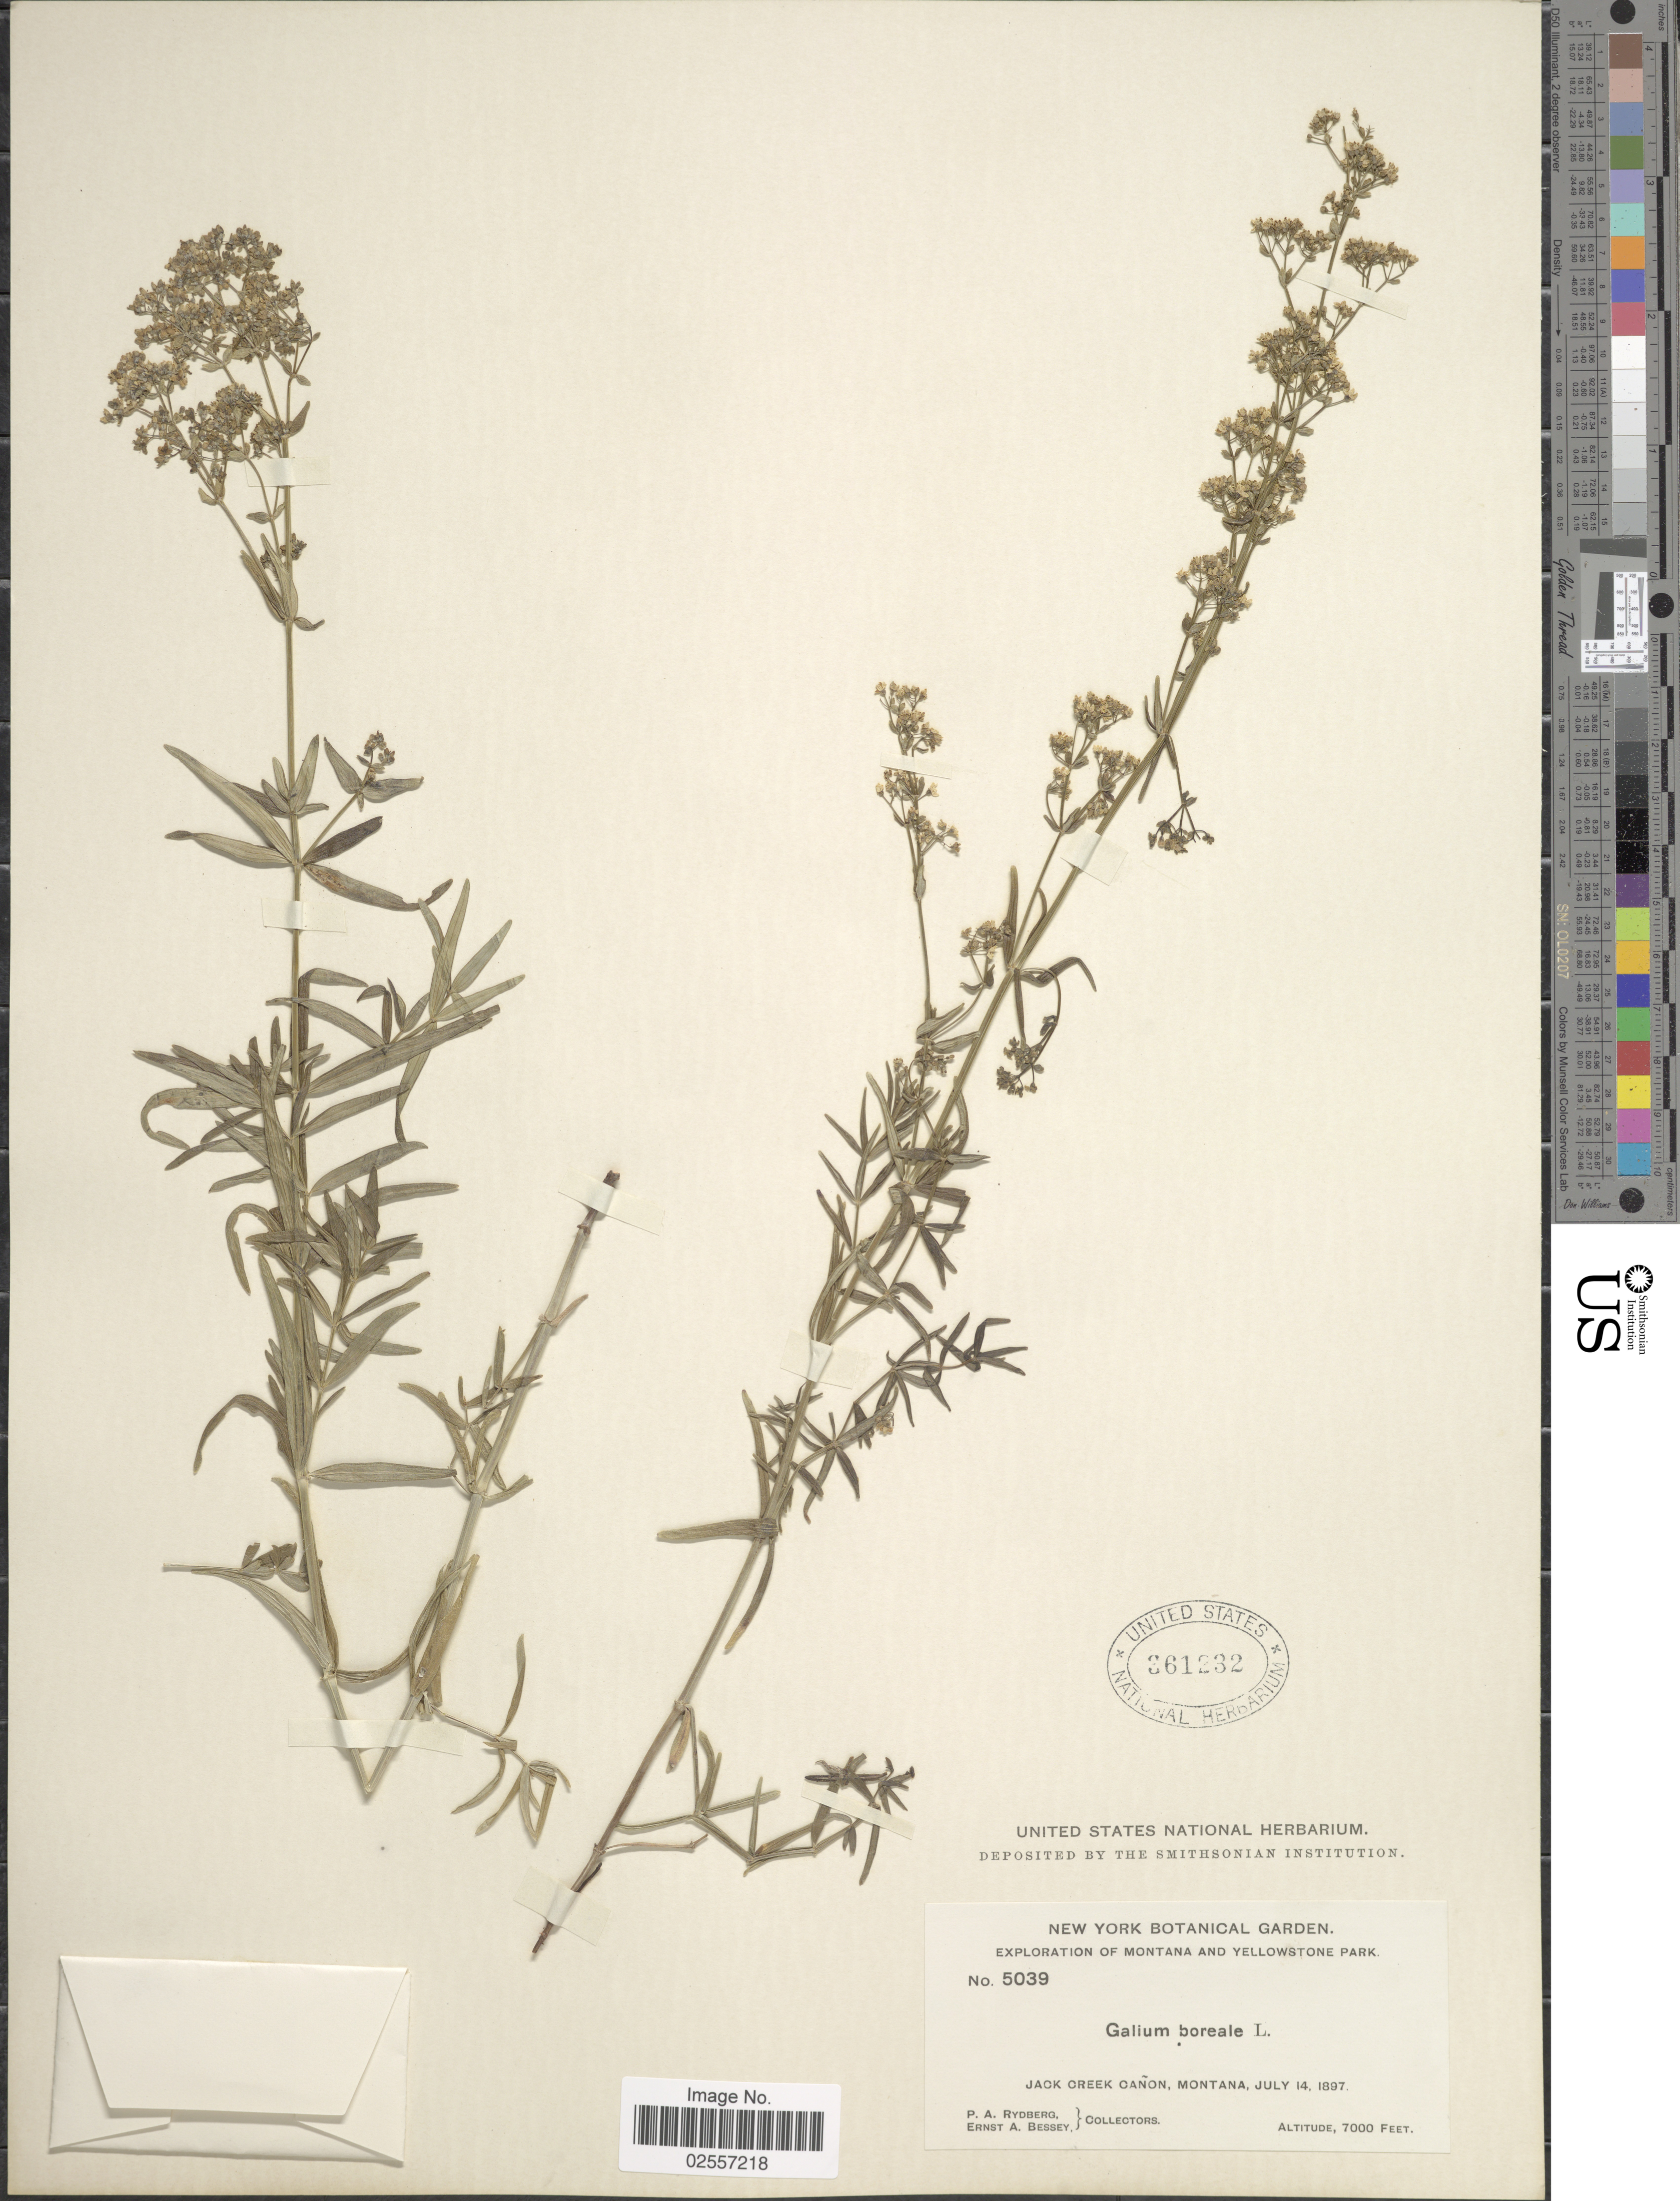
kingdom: Plantae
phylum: Tracheophyta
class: Magnoliopsida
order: Gentianales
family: Rubiaceae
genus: Galium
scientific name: Galium boreale L.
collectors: P. A. Rydberg & E. Bessey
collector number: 5039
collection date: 1897-07-14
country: United States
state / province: Montana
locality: Yellowstone Park. Jack Creek Cañon.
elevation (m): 2134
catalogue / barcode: US 361232